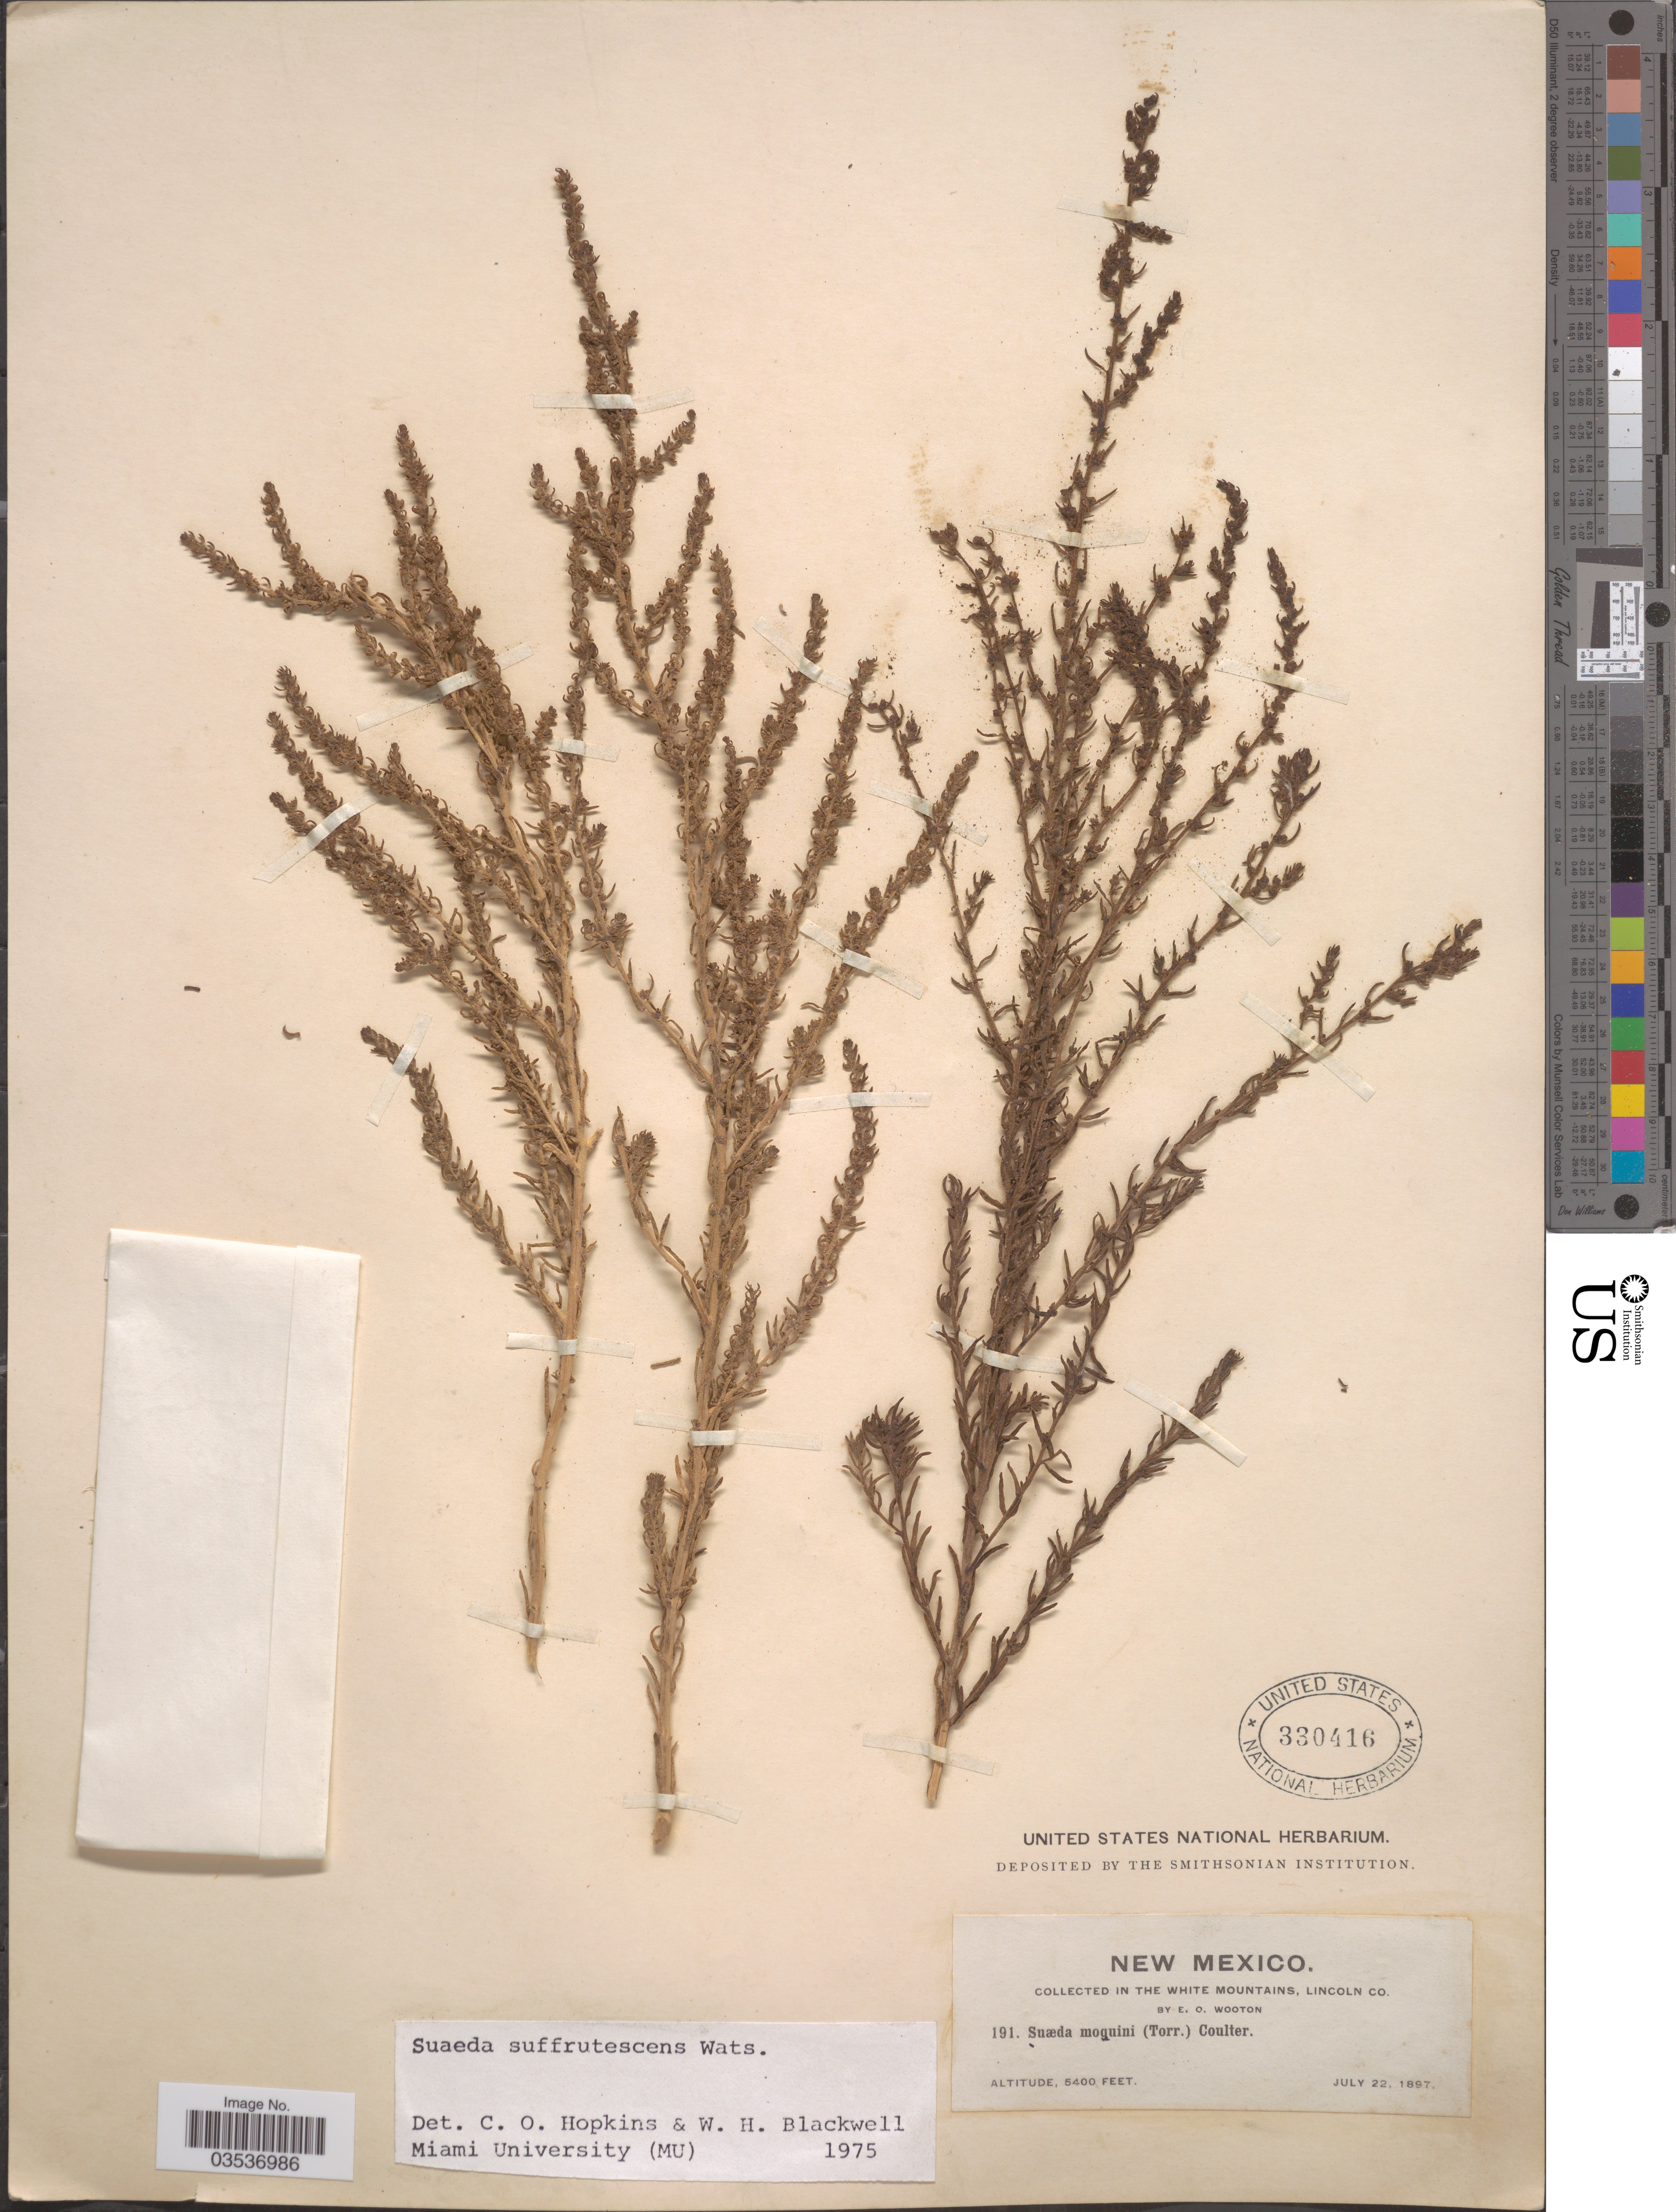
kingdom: Plantae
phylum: Tracheophyta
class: Magnoliopsida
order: Caryophyllales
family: Amaranthaceae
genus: Suaeda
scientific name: Suaeda suffrutescens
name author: S. Watson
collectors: E. O. Wooton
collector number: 191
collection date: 1897-07-22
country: United States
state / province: New Mexico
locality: The White Mountains, Lincoln Co.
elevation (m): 1646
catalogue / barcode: US 330416